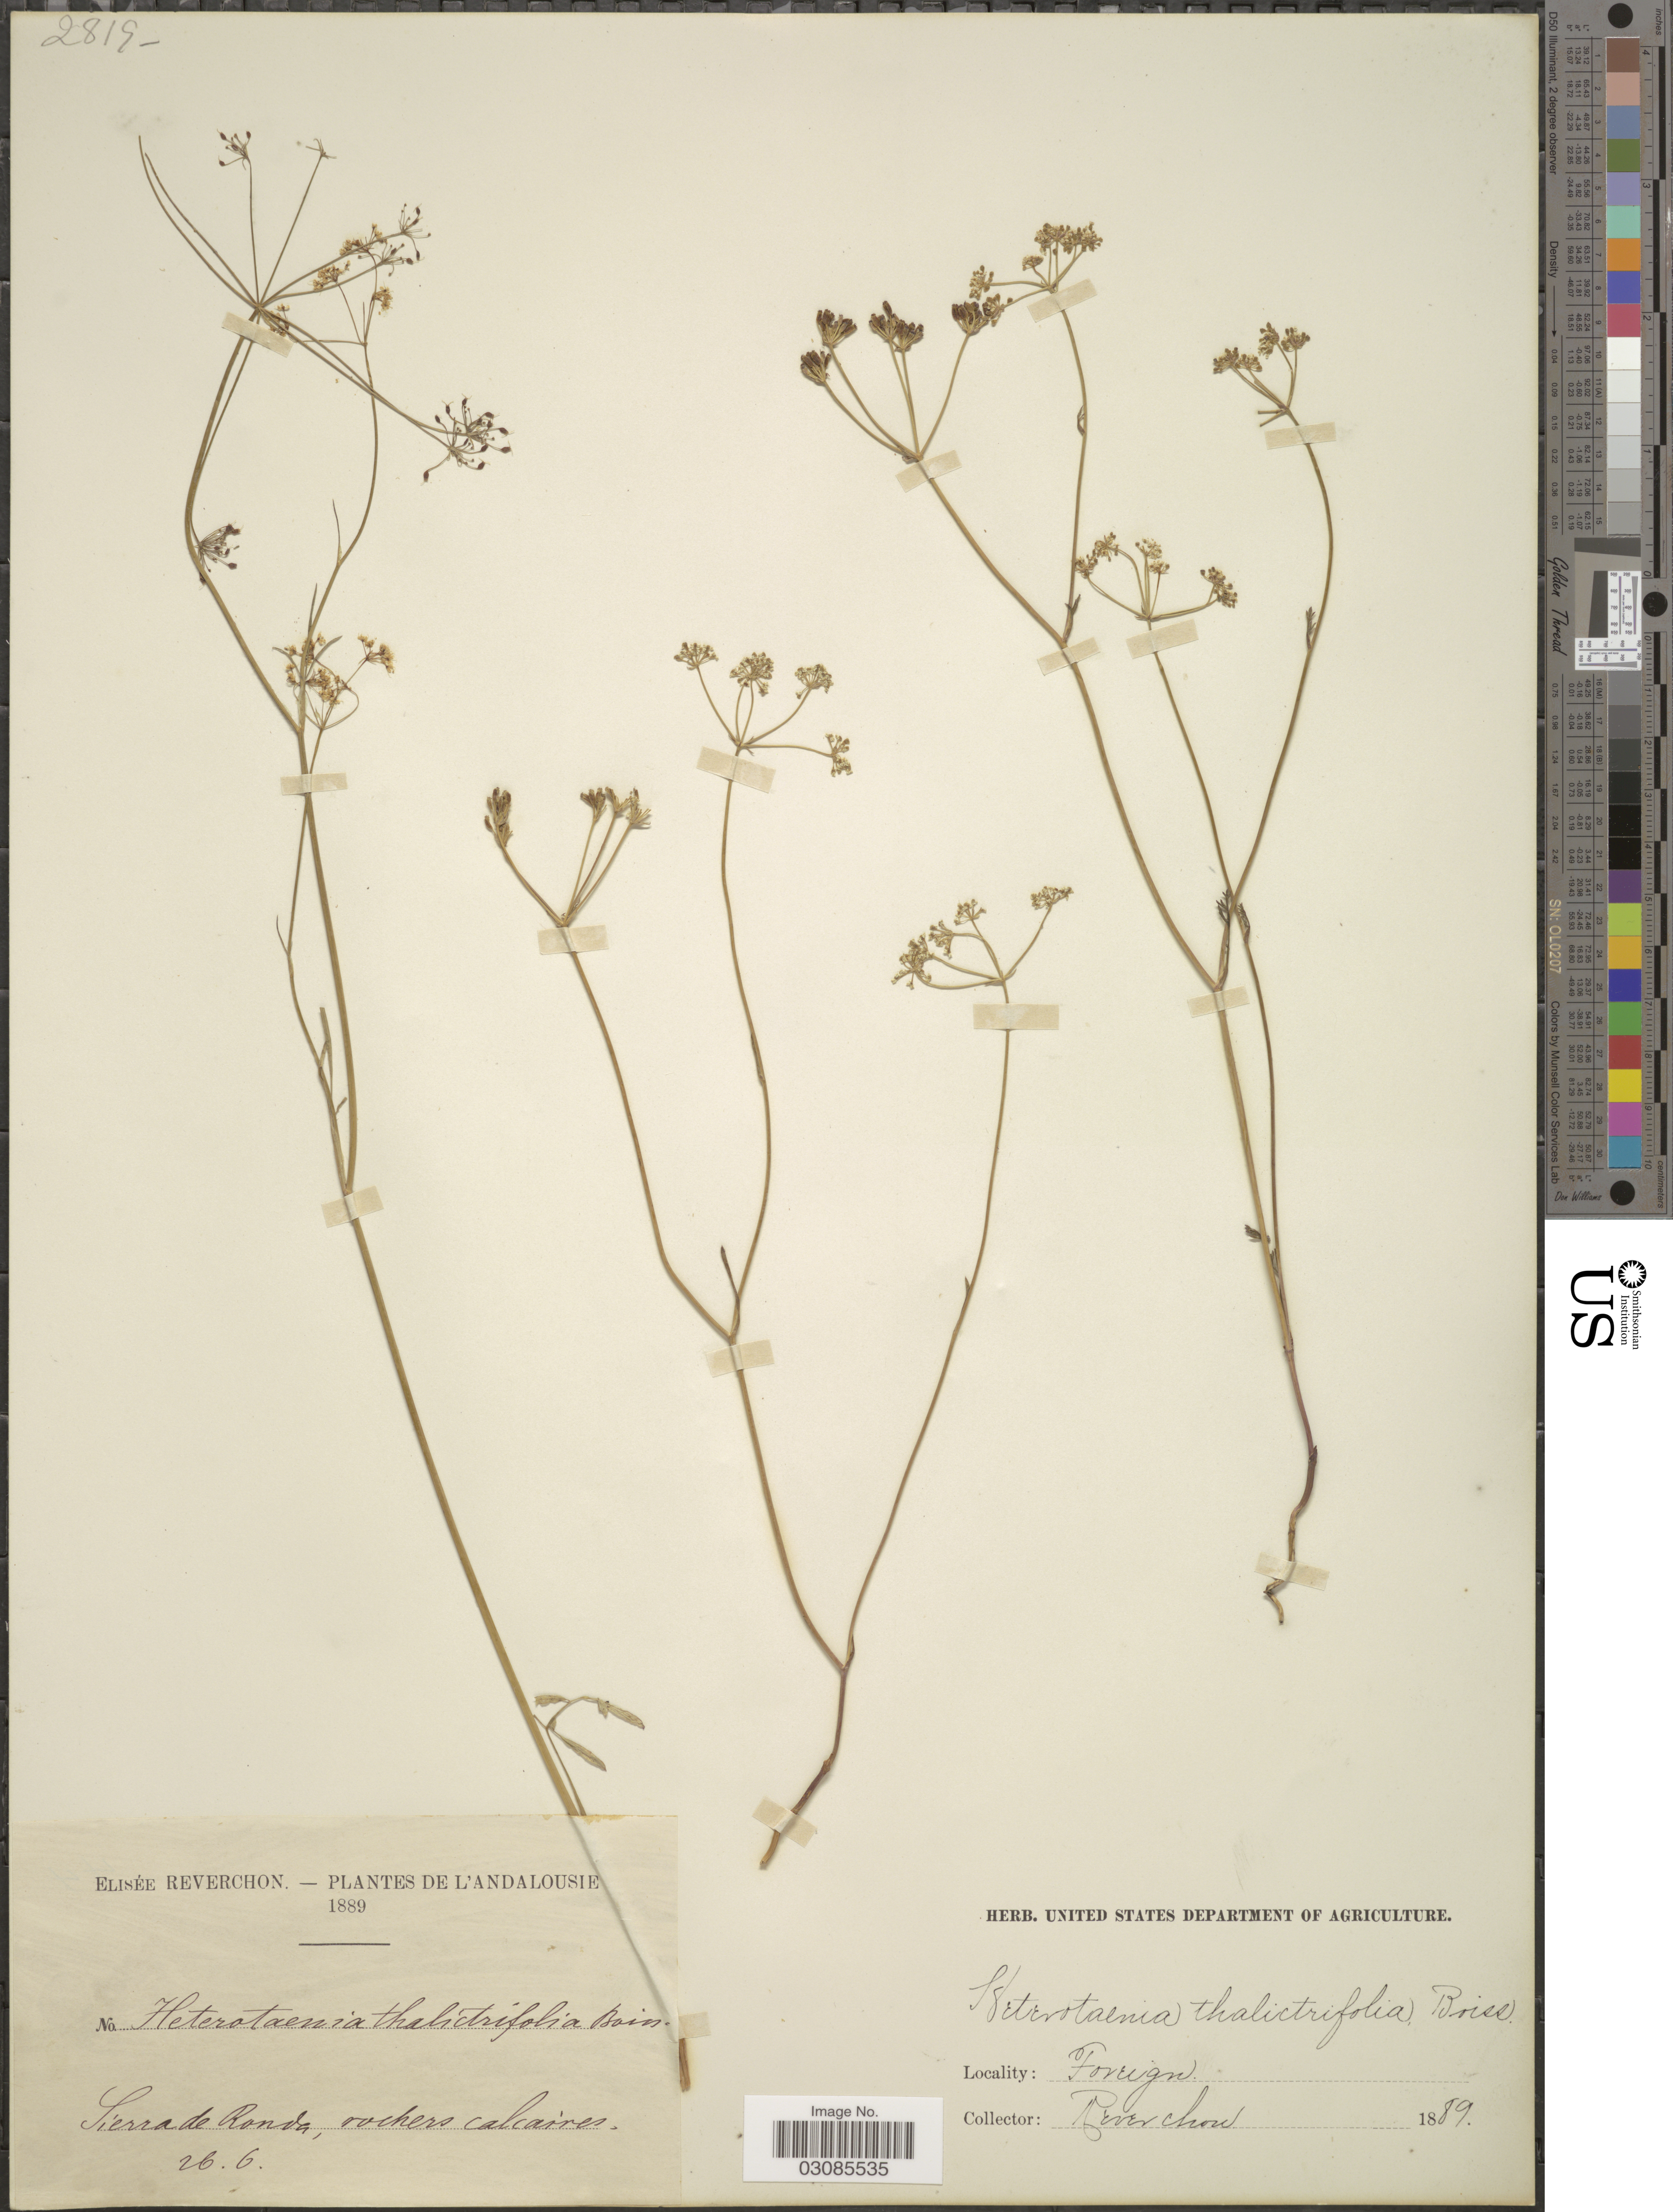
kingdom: Plantae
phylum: Tracheophyta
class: Magnoliopsida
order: Apiales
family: Apiaceae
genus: Conopodium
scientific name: Conopodium thalictrifolium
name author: (Boiss.) Calest.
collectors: E. Reverchon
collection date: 1889-06-26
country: Spain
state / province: Andalucía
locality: Andalousie. Sierra de Ronda. Foreign.